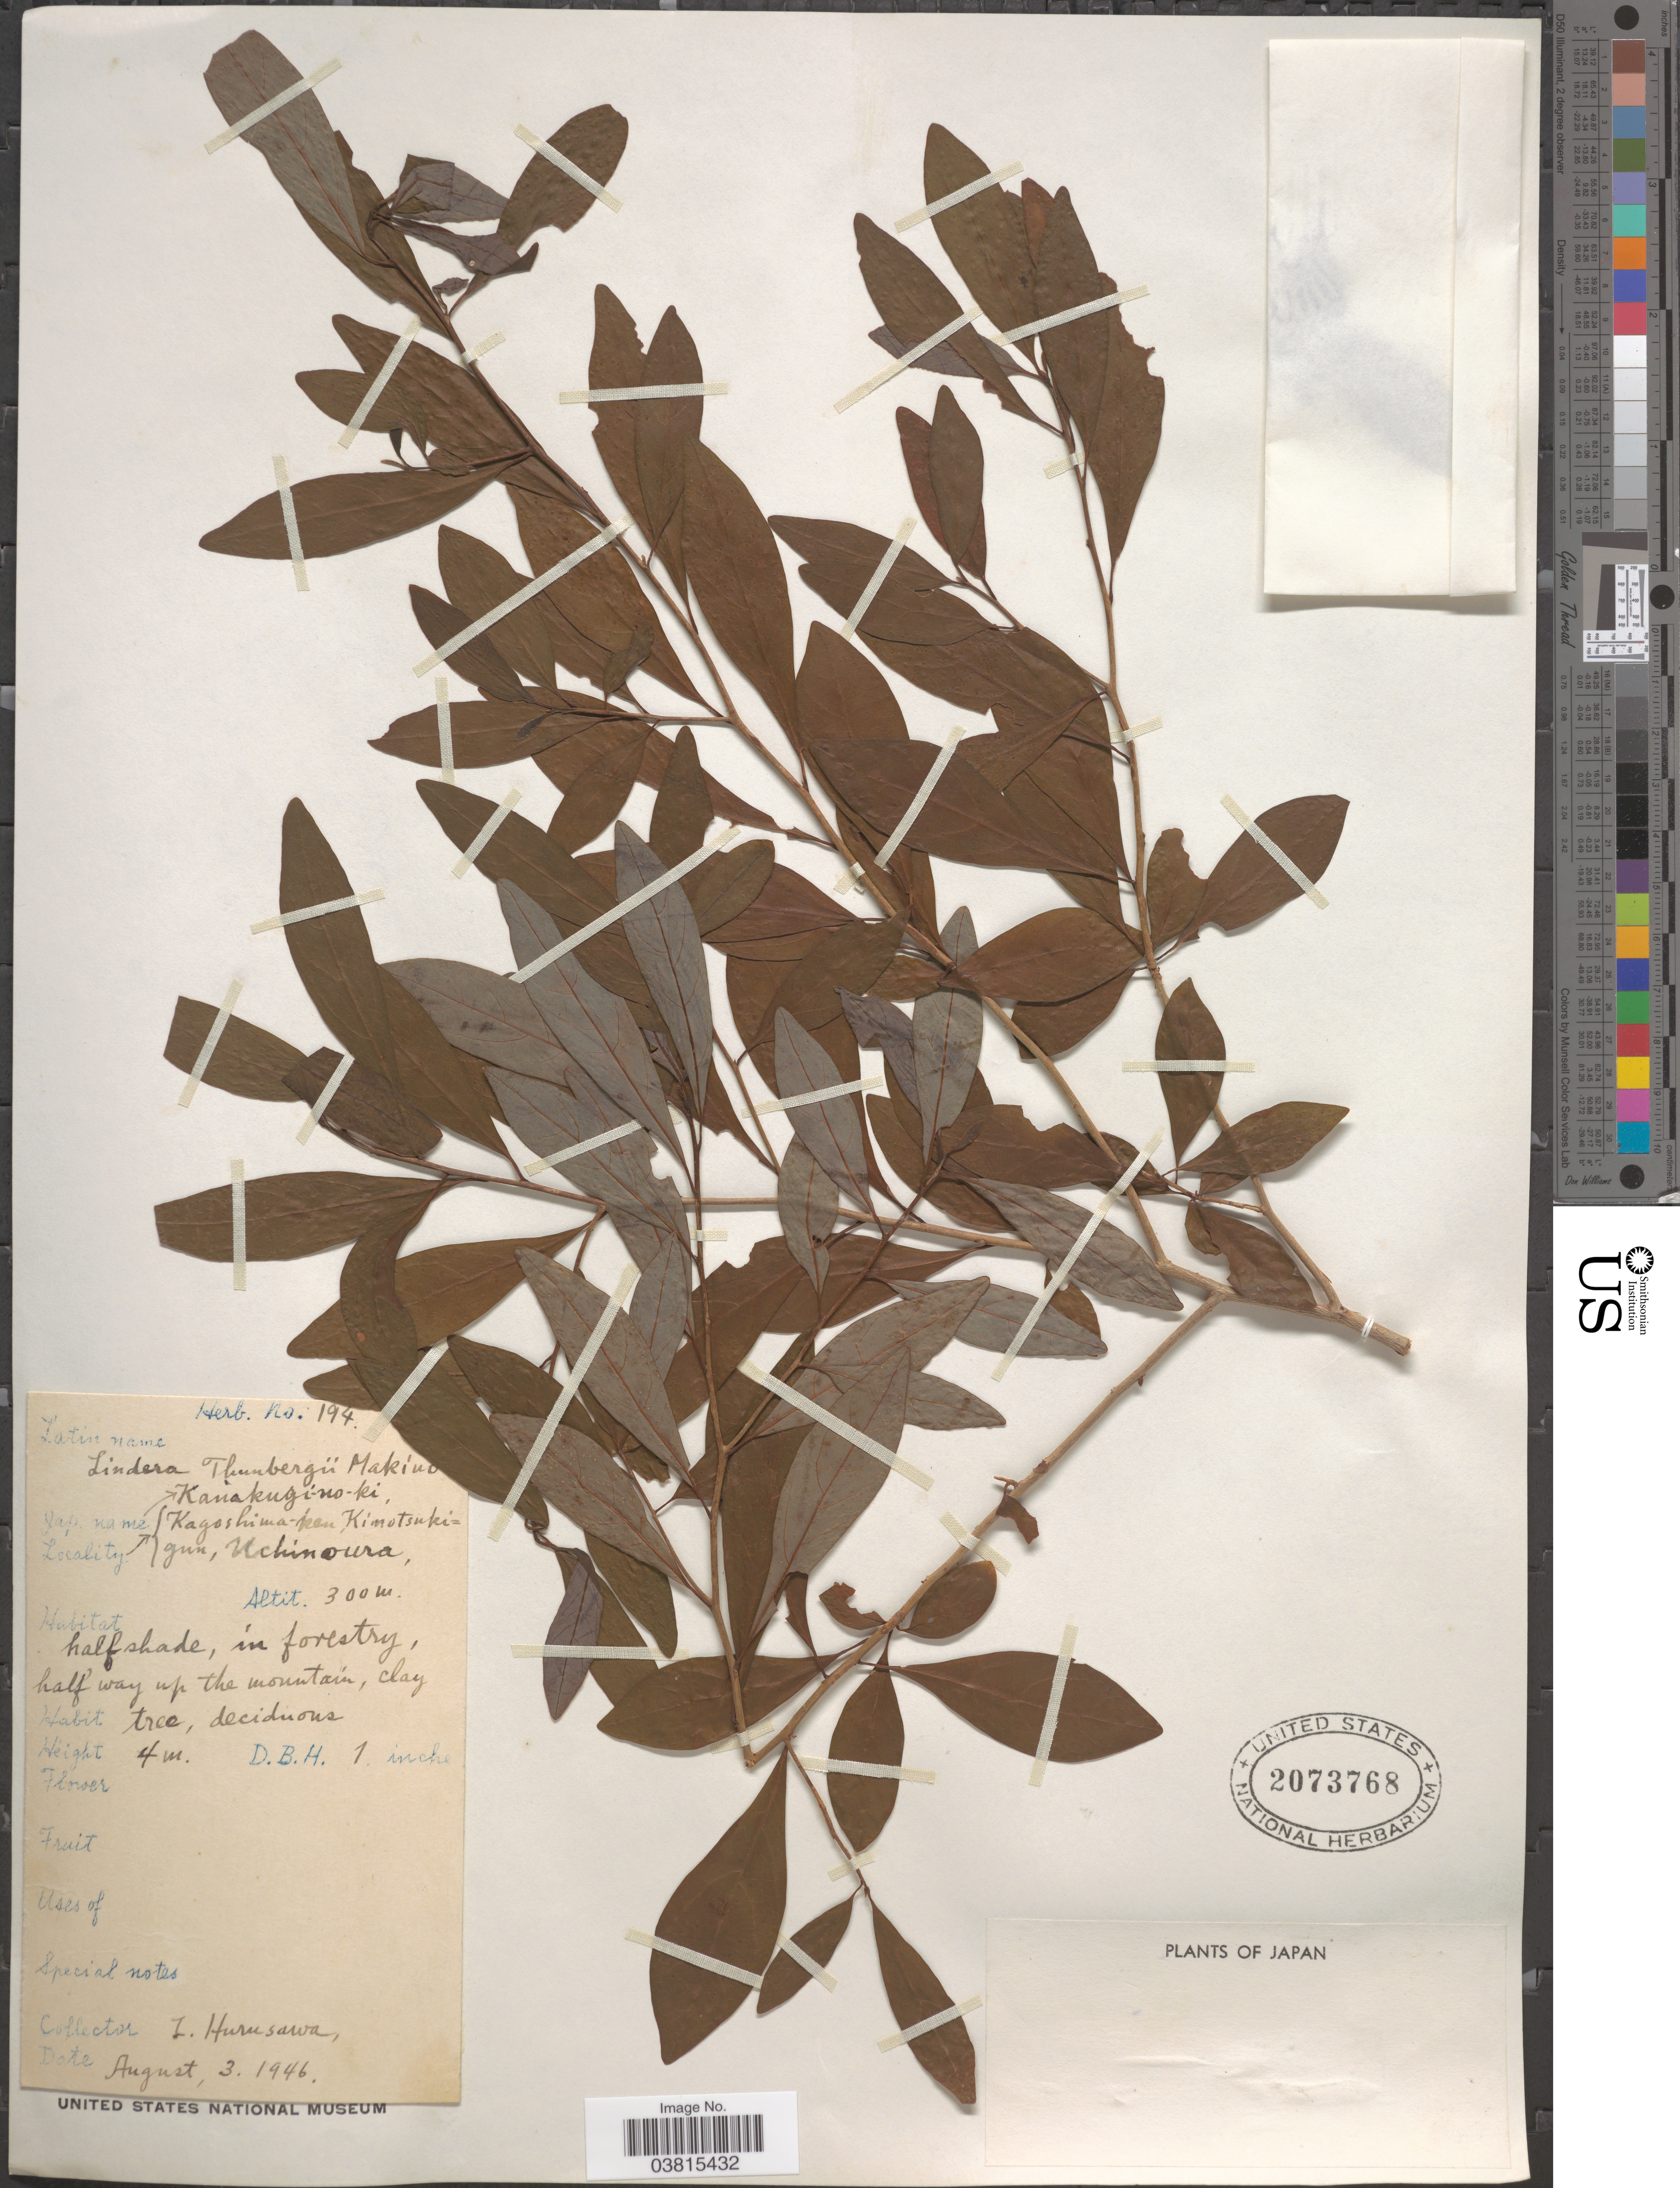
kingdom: Plantae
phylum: Tracheophyta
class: Magnoliopsida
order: Laurales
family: Lauraceae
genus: Lindera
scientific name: Lindera thunbergii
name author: (Siebold) Makino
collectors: I. Hurusawa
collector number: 194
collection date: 1946-08-03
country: Japan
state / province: Kagosima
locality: Kagoshima-ken, Kimotsuki-gun, Uchinoura. Half way up the mountain.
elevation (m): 300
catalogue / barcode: US 2073768